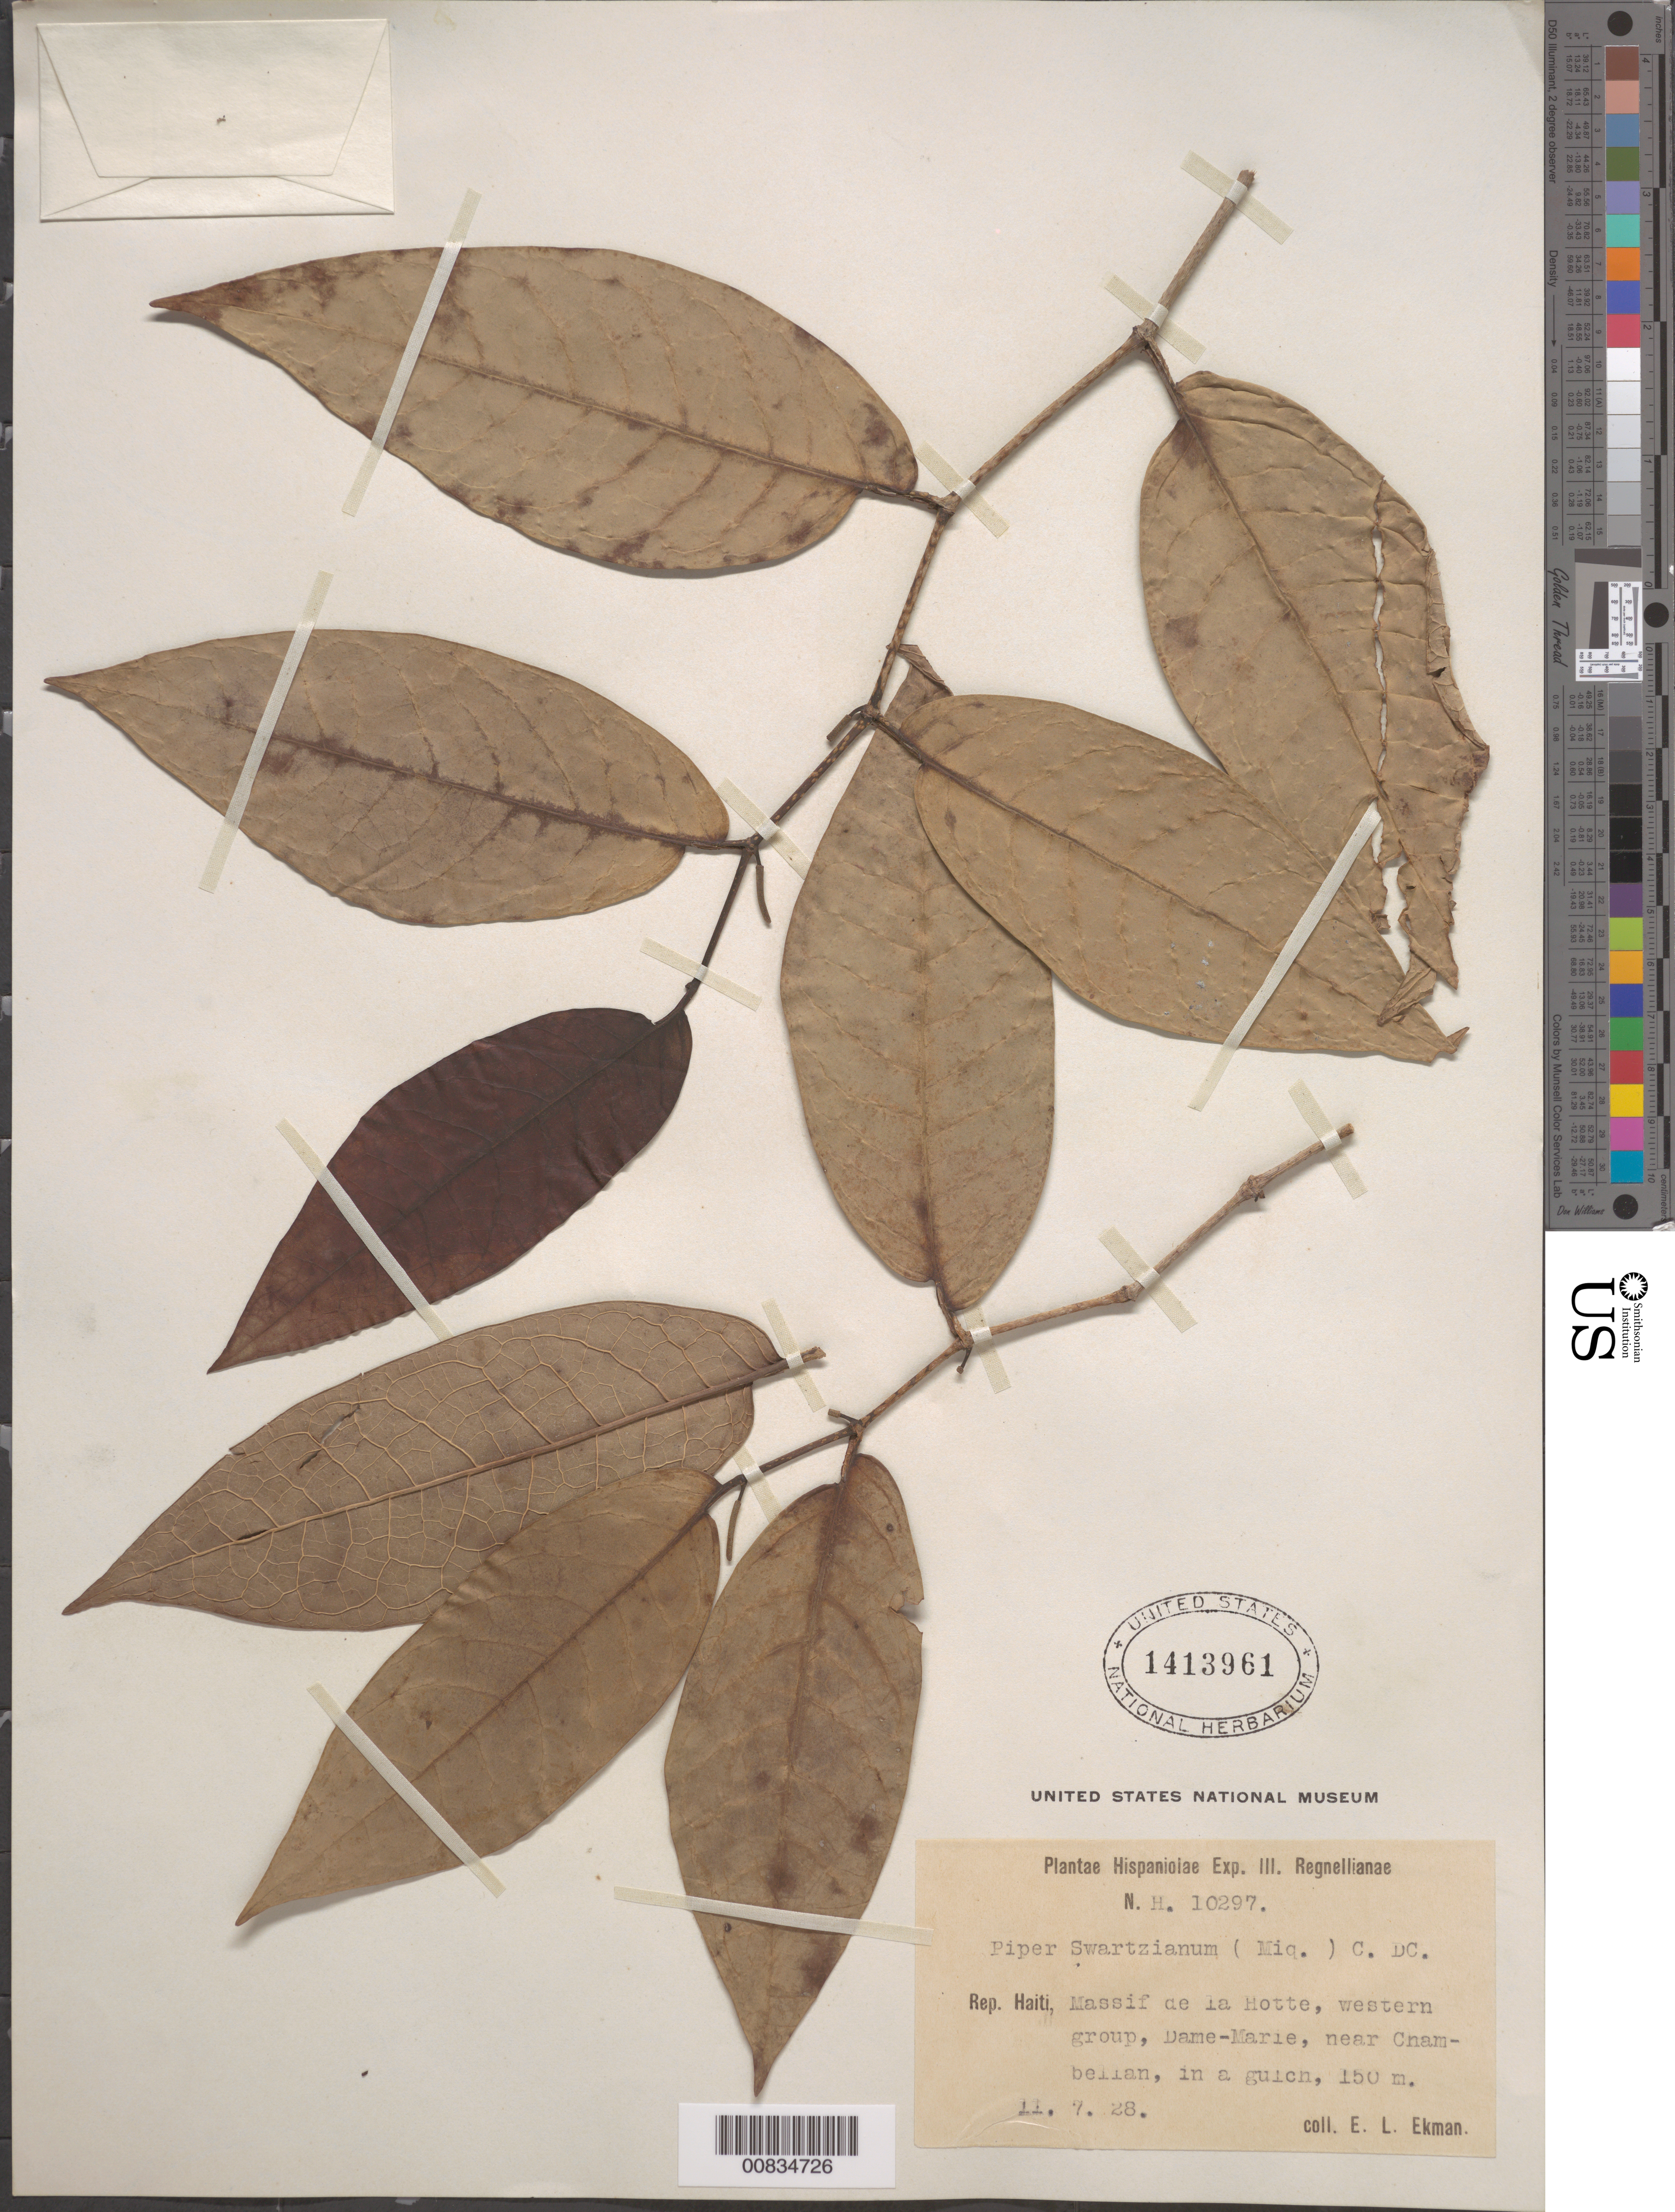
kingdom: Plantae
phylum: Tracheophyta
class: Magnoliopsida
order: Piperales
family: Piperaceae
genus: Piper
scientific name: Piper swartzianum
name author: (Miq.) C. DC.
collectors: E. L. Ekman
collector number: H 10297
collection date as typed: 11 Jul 1928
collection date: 1928-07-11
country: Haiti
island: Hispaniola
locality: Massif de la Hotte, western group, Dame-Marie, near Chambellan.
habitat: In gulch.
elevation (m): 150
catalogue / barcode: US 1413961